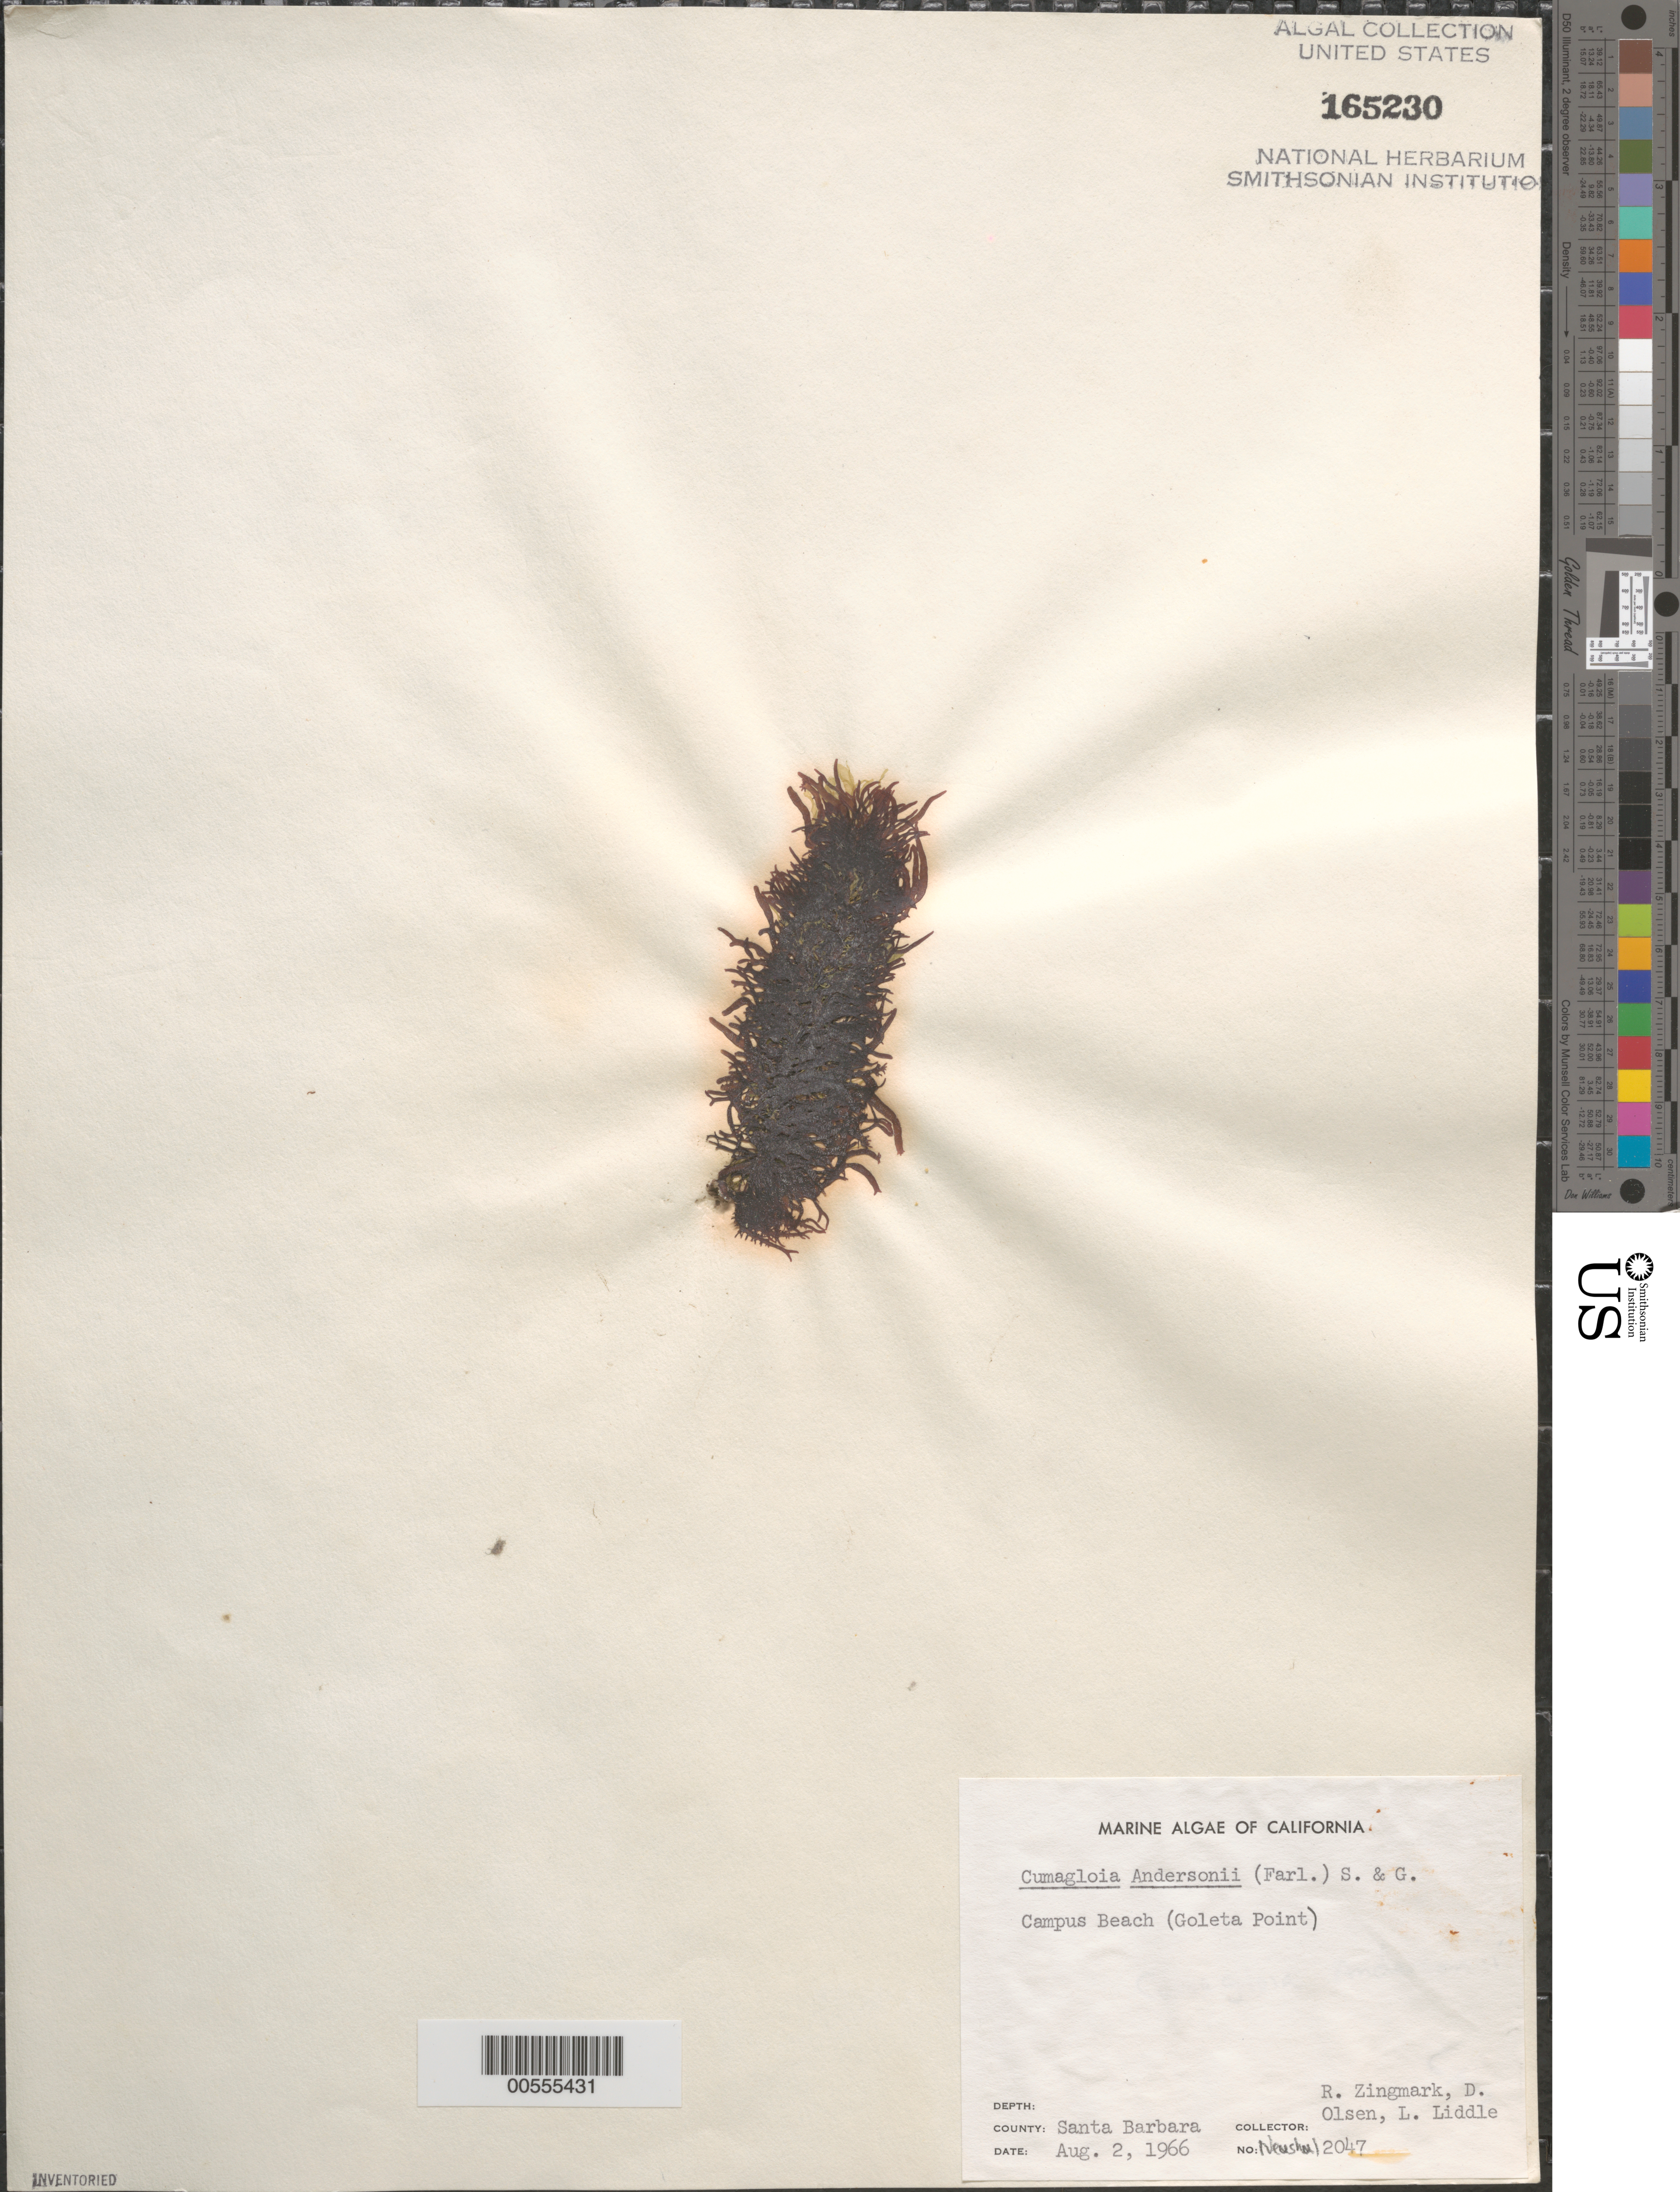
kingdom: Plantae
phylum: Rhodophyta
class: Florideophyceae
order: Nemaliales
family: Liagoraceae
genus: Cumagloia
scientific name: Cumagloia andersonii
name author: (Farl.) Setch. & N.L. Gardner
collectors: R. Zingmark, D. Olsen & L. Liddle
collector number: Neushul 2047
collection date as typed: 02 Aug 1966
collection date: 1966-08-02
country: United States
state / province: California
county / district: Santa Barbara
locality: Campus Beach, Goleta Point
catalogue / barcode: US 165230